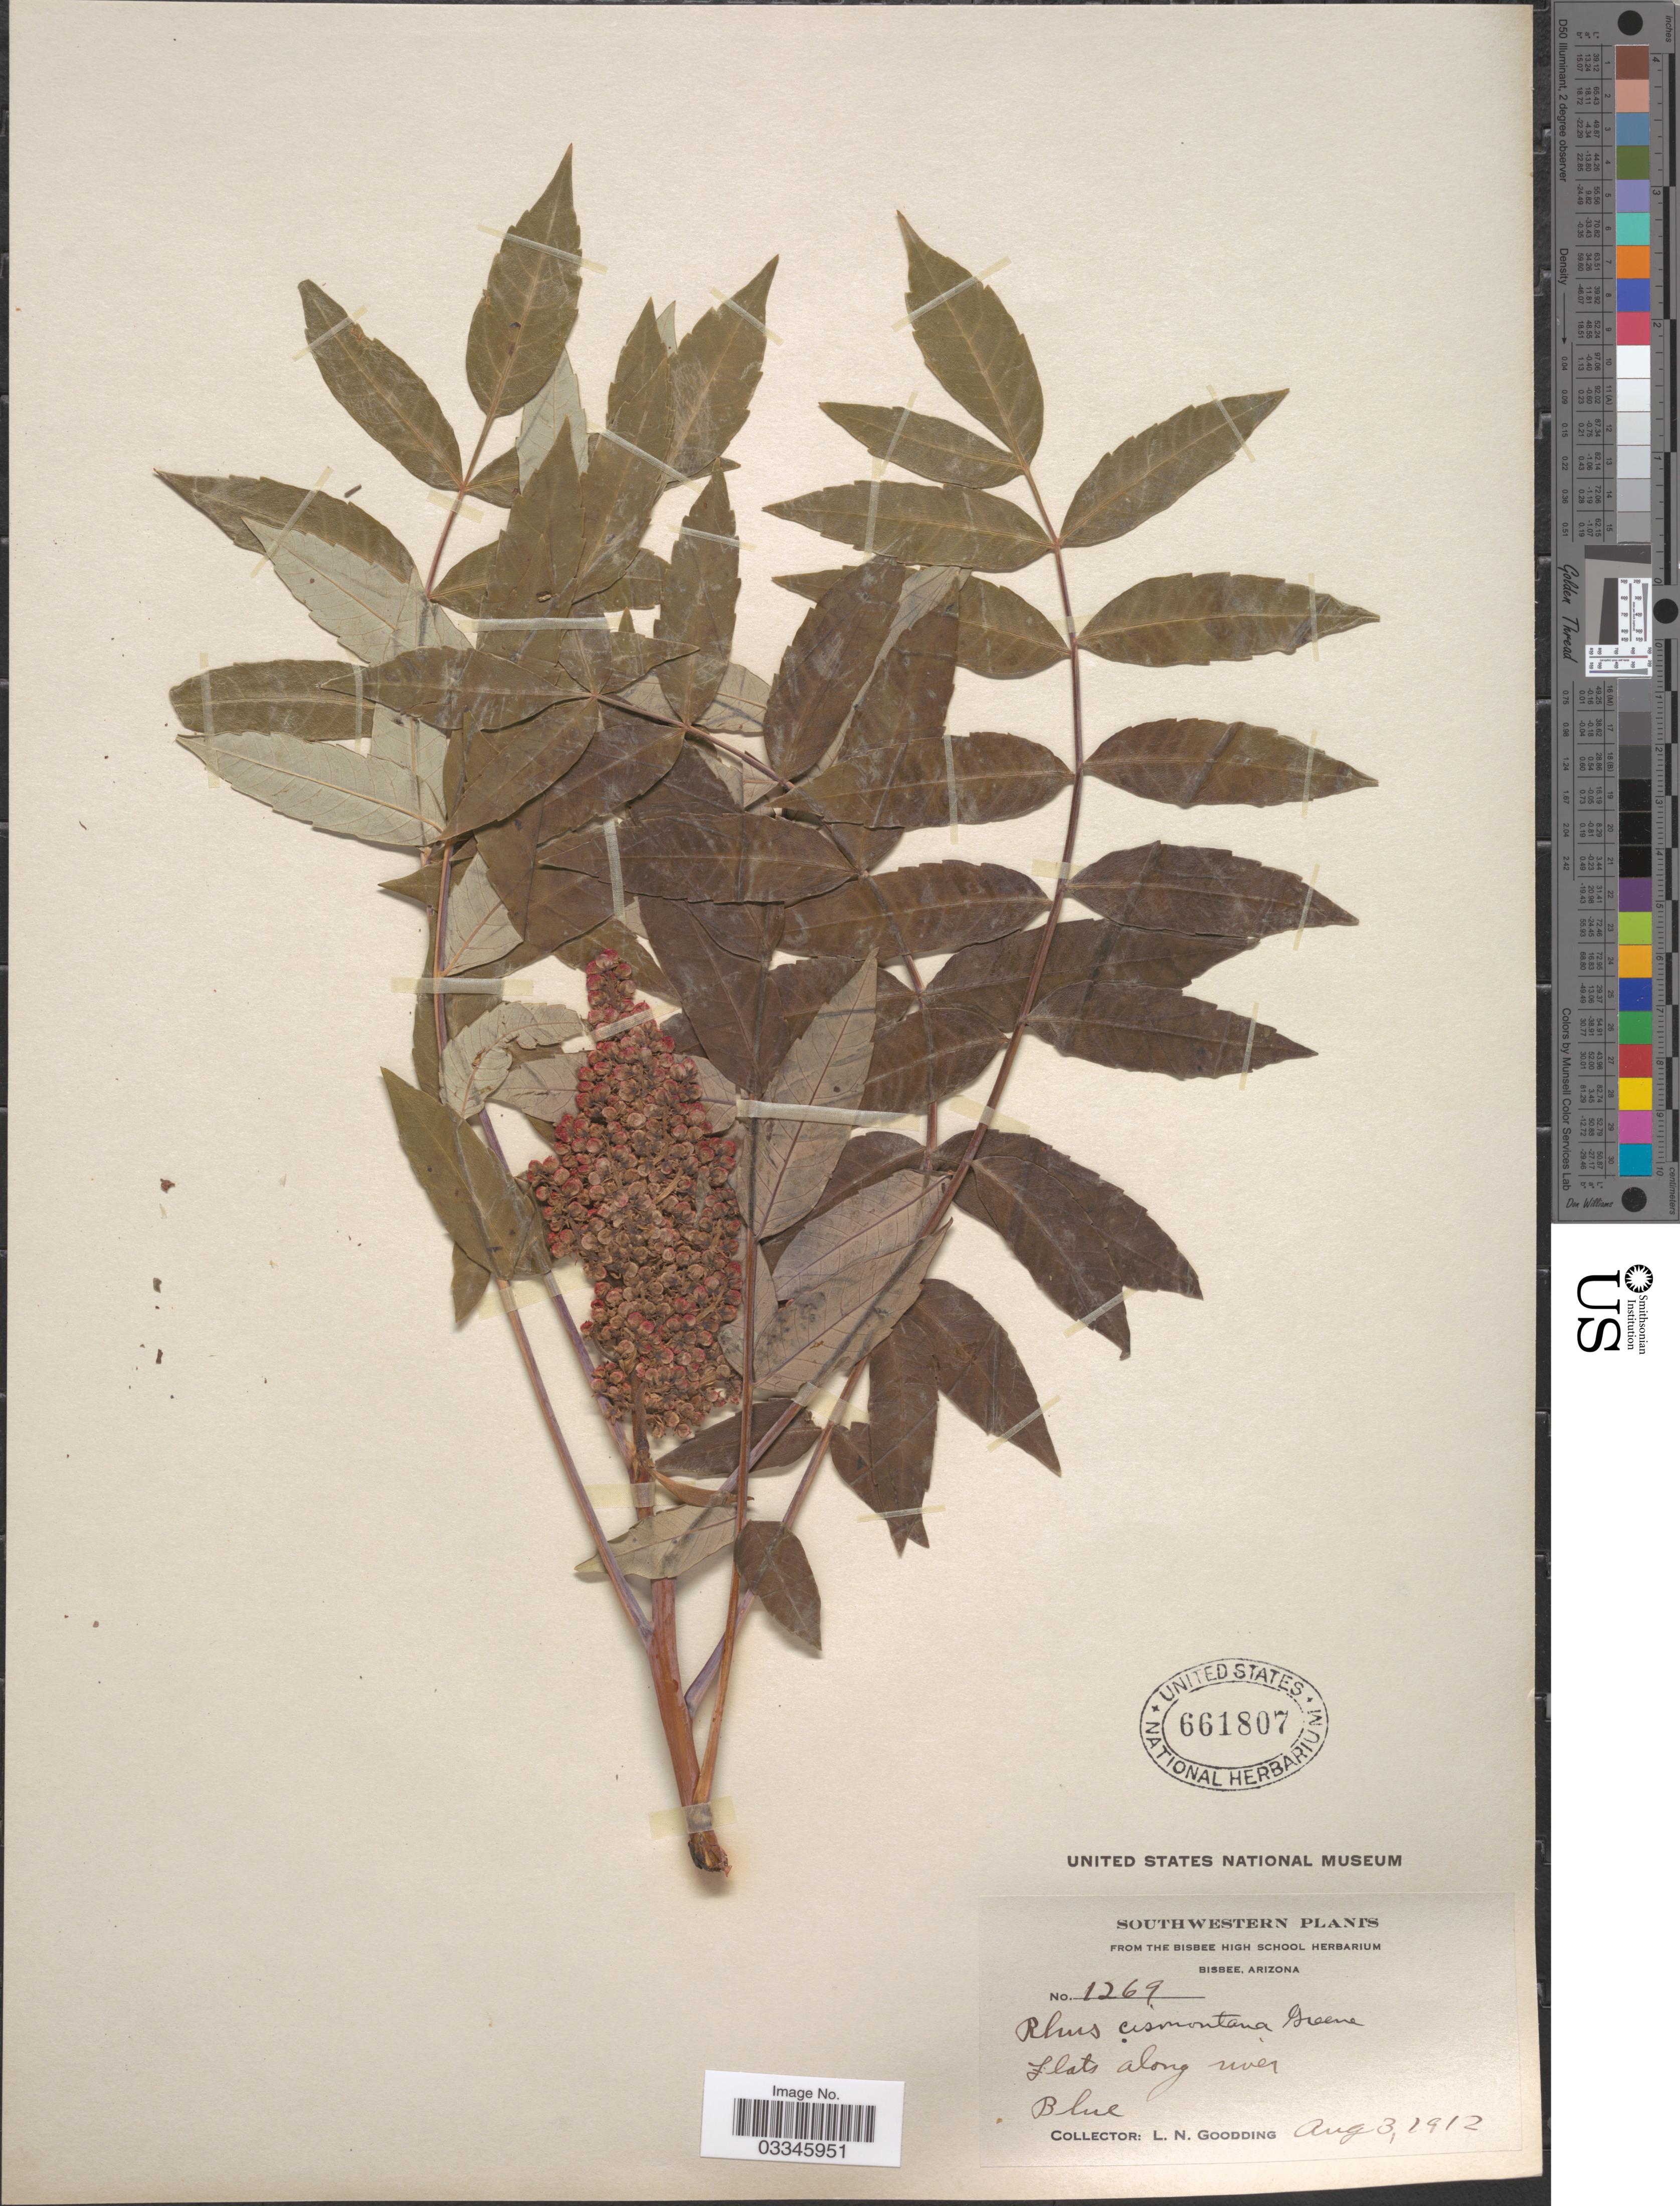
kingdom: Plantae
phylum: Tracheophyta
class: Magnoliopsida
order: Sapindales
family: Anacardiaceae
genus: Rhus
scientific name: Rhus glabra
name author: L.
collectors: L. N. Goodding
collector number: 1269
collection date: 1912-08-03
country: United States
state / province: Arizona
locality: Southwestern. Flats along river. Blue.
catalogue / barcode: US 661807